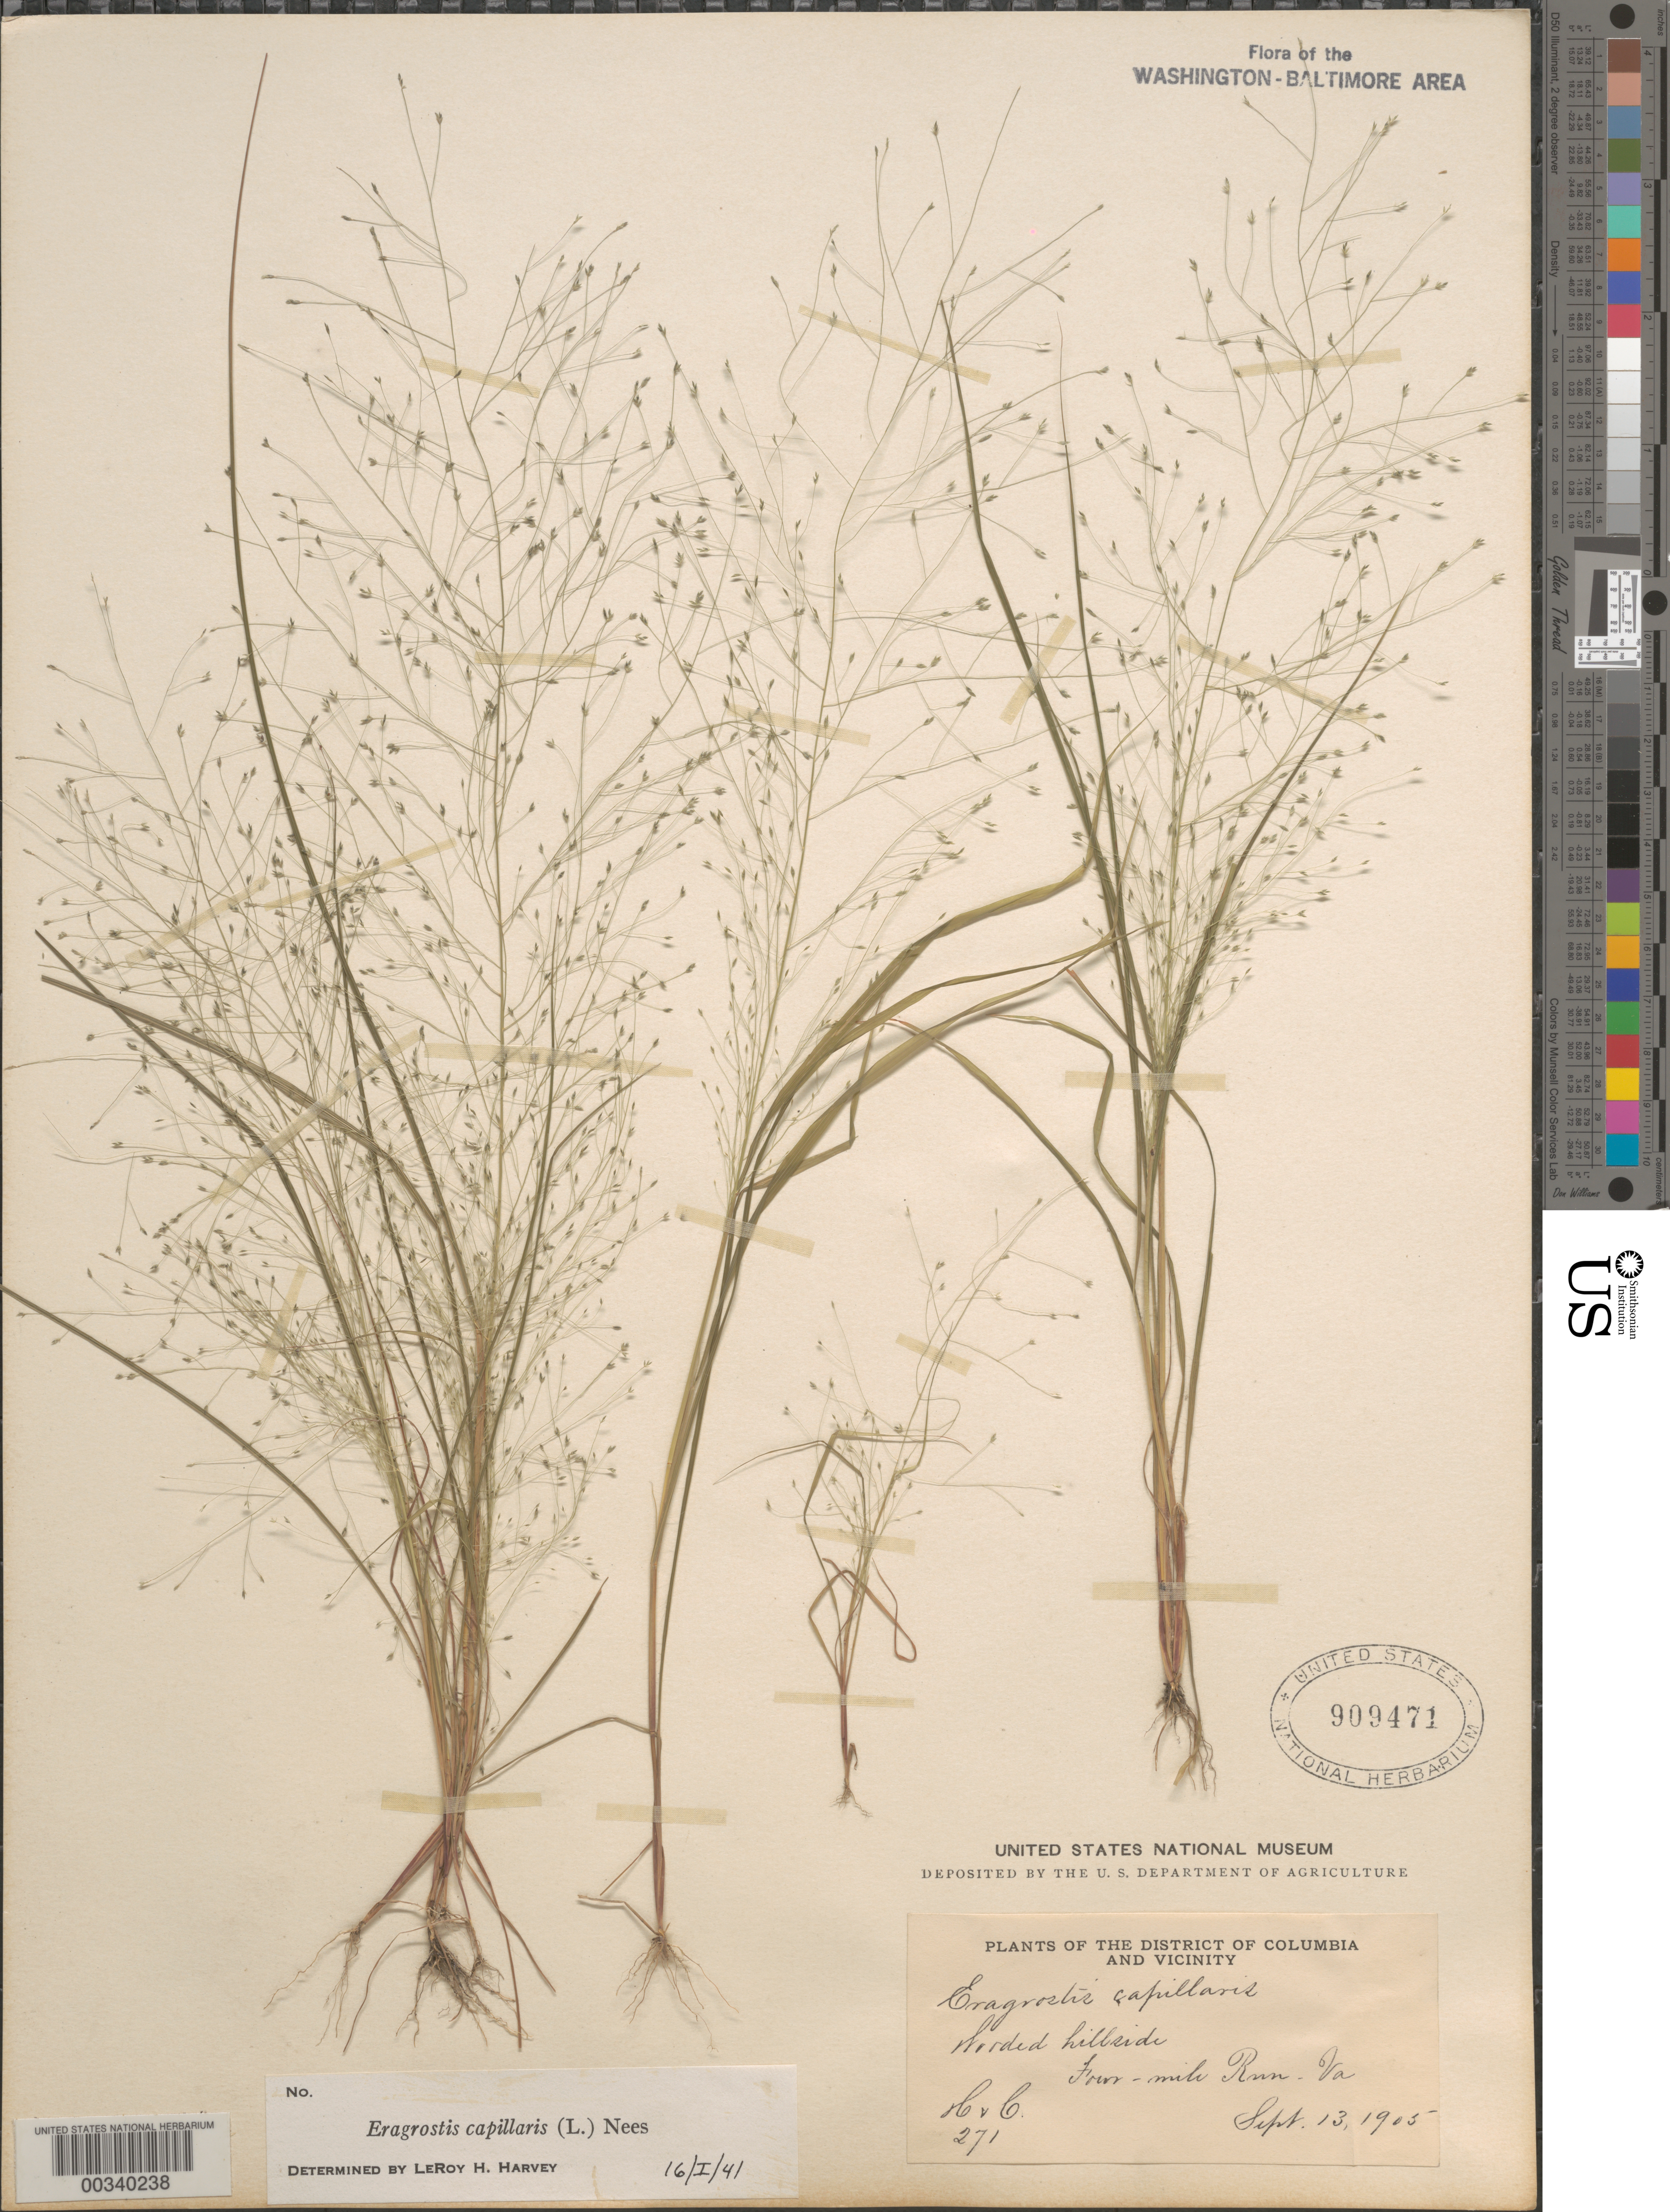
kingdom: Plantae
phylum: Tracheophyta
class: Liliopsida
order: Poales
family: Poaceae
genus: Eragrostis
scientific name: Eragrostis capillaris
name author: (L.) Nees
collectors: A. S. Hitchcock & A. Chase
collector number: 271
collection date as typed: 13 Sep 1905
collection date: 1905-09-13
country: United States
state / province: Virginia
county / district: Arlington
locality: Four Mile Run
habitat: Wooded hillside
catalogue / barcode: US 909471